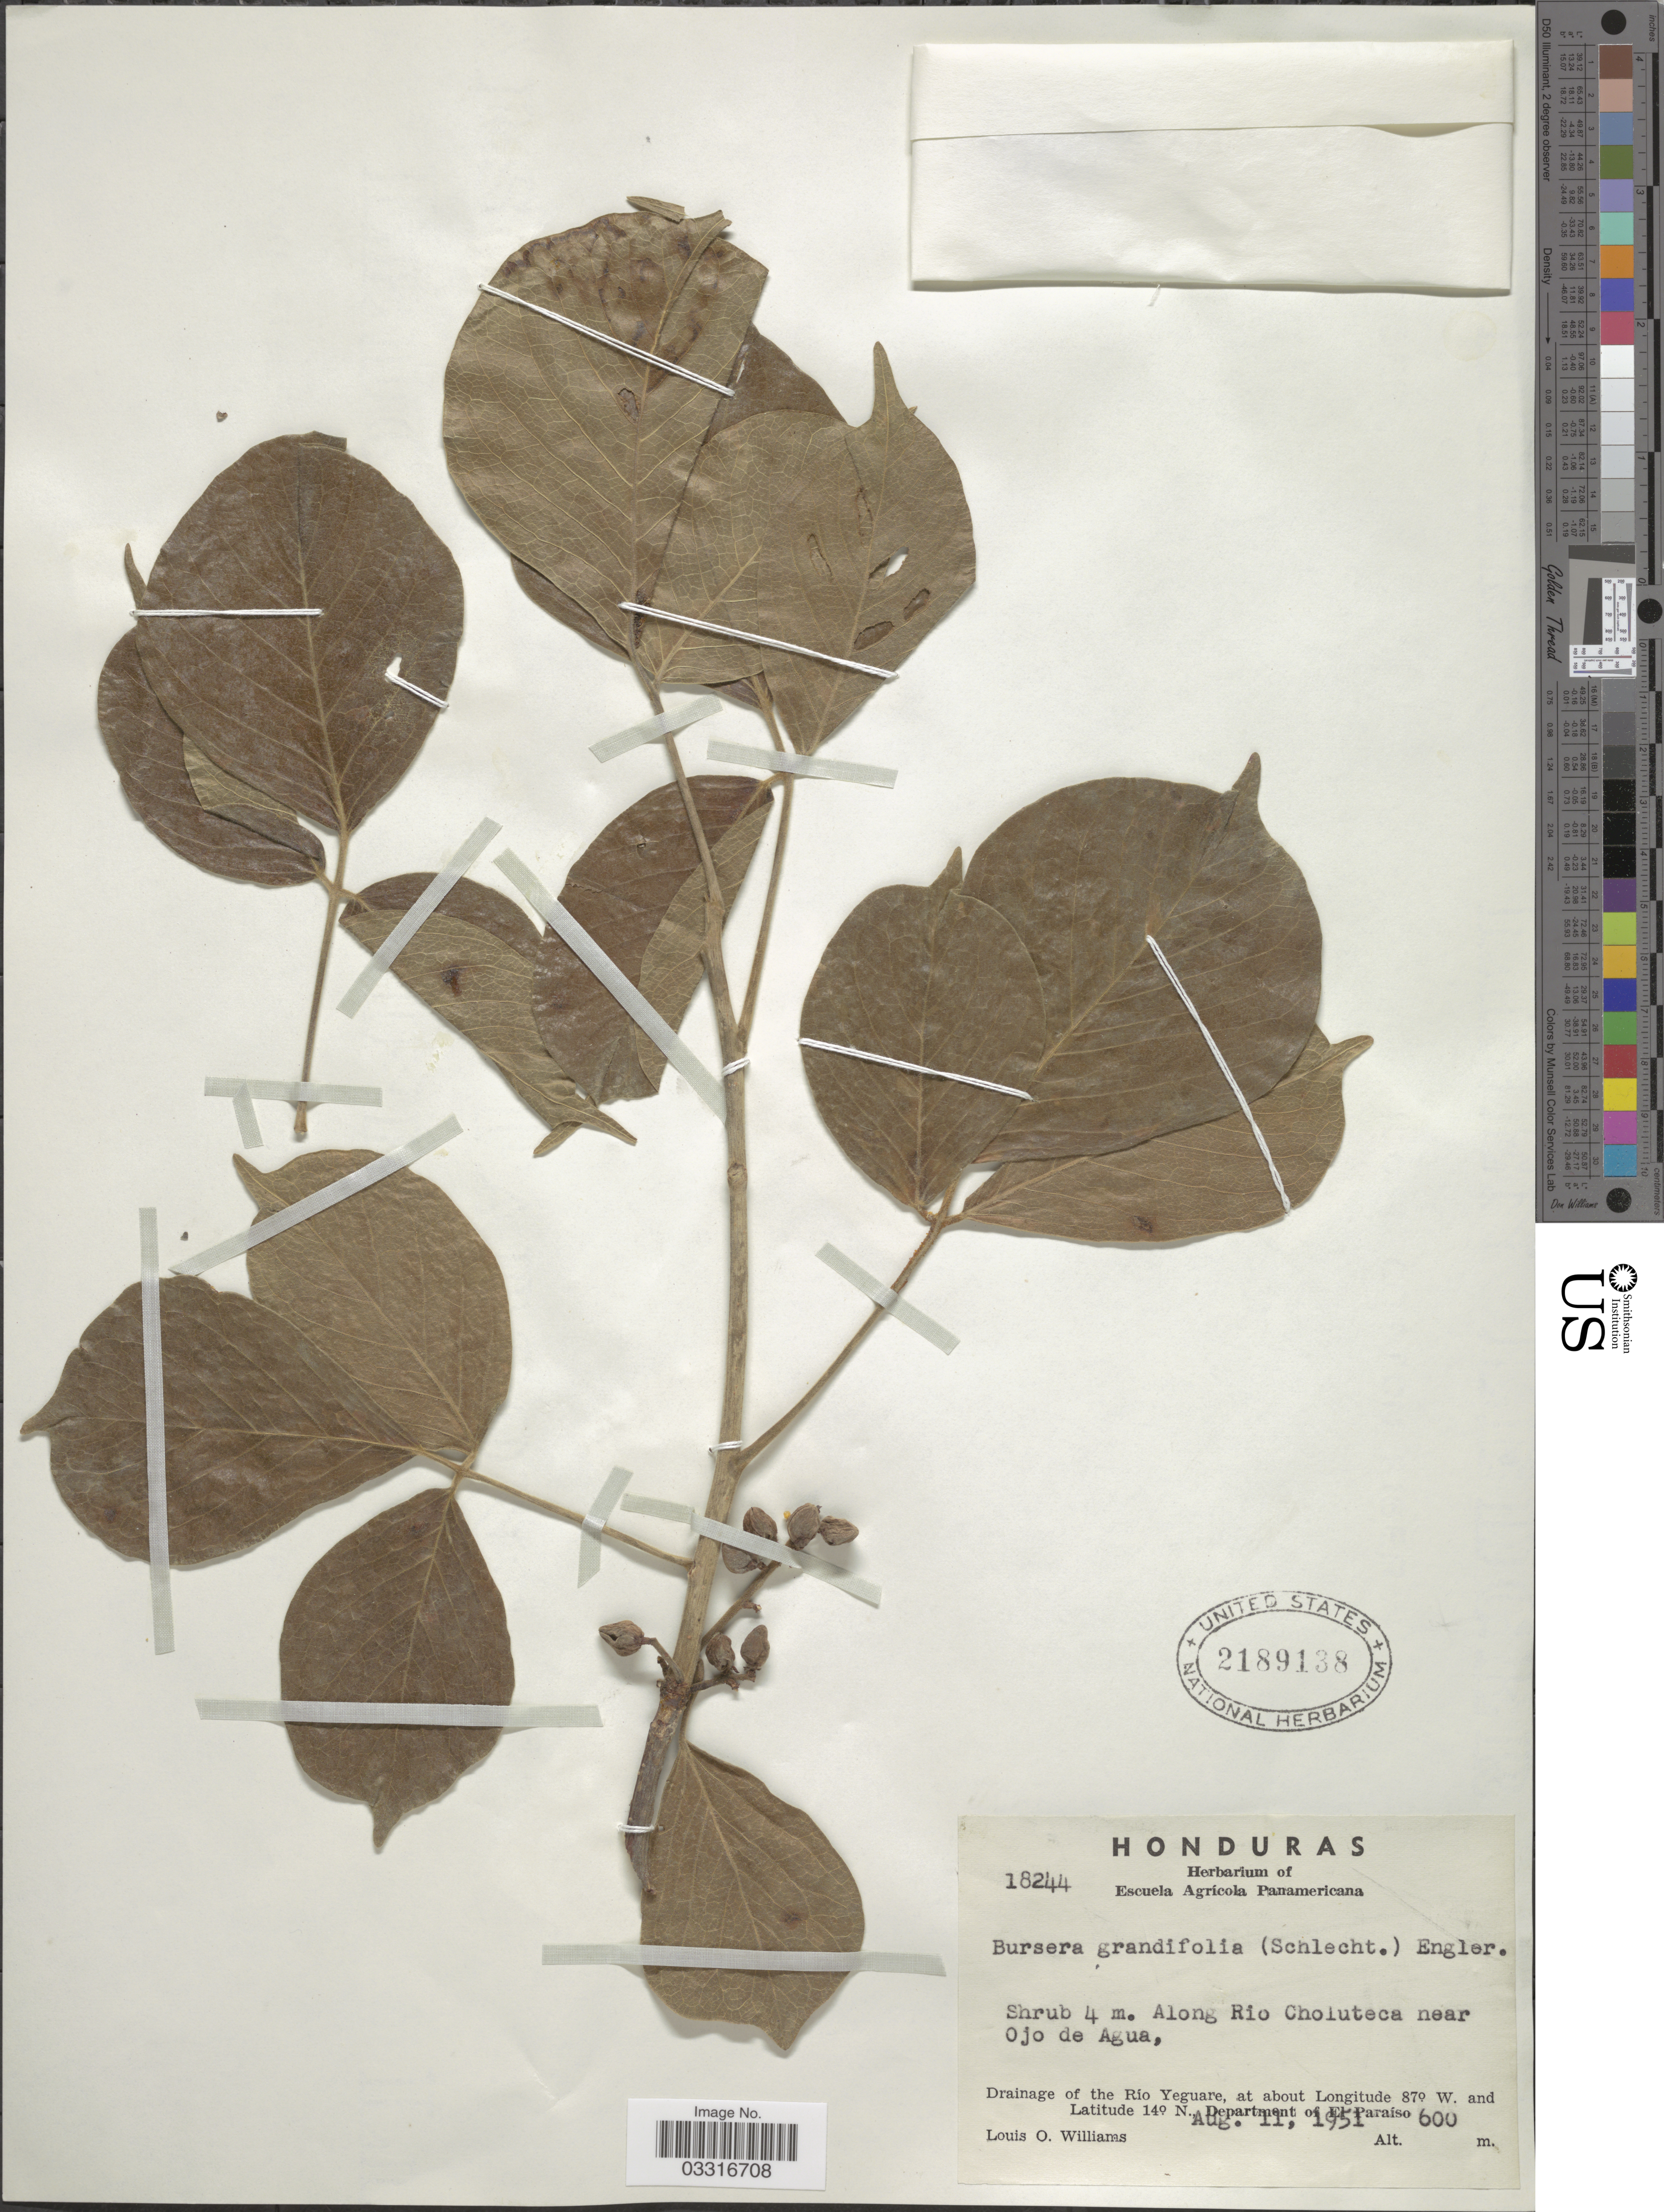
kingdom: Plantae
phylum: Tracheophyta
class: Magnoliopsida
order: Sapindales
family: Burseraceae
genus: Bursera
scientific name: Bursera grandifolia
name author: (Schltdl.) Engl.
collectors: L. O. Williams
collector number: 18244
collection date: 1951-08-11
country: Honduras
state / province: El Paraíso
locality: Along Rio Choluteca near Ojo de Agua, Drainage of the Río Yeguare, Department of El Paraíso.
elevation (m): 600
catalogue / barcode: US 2189138